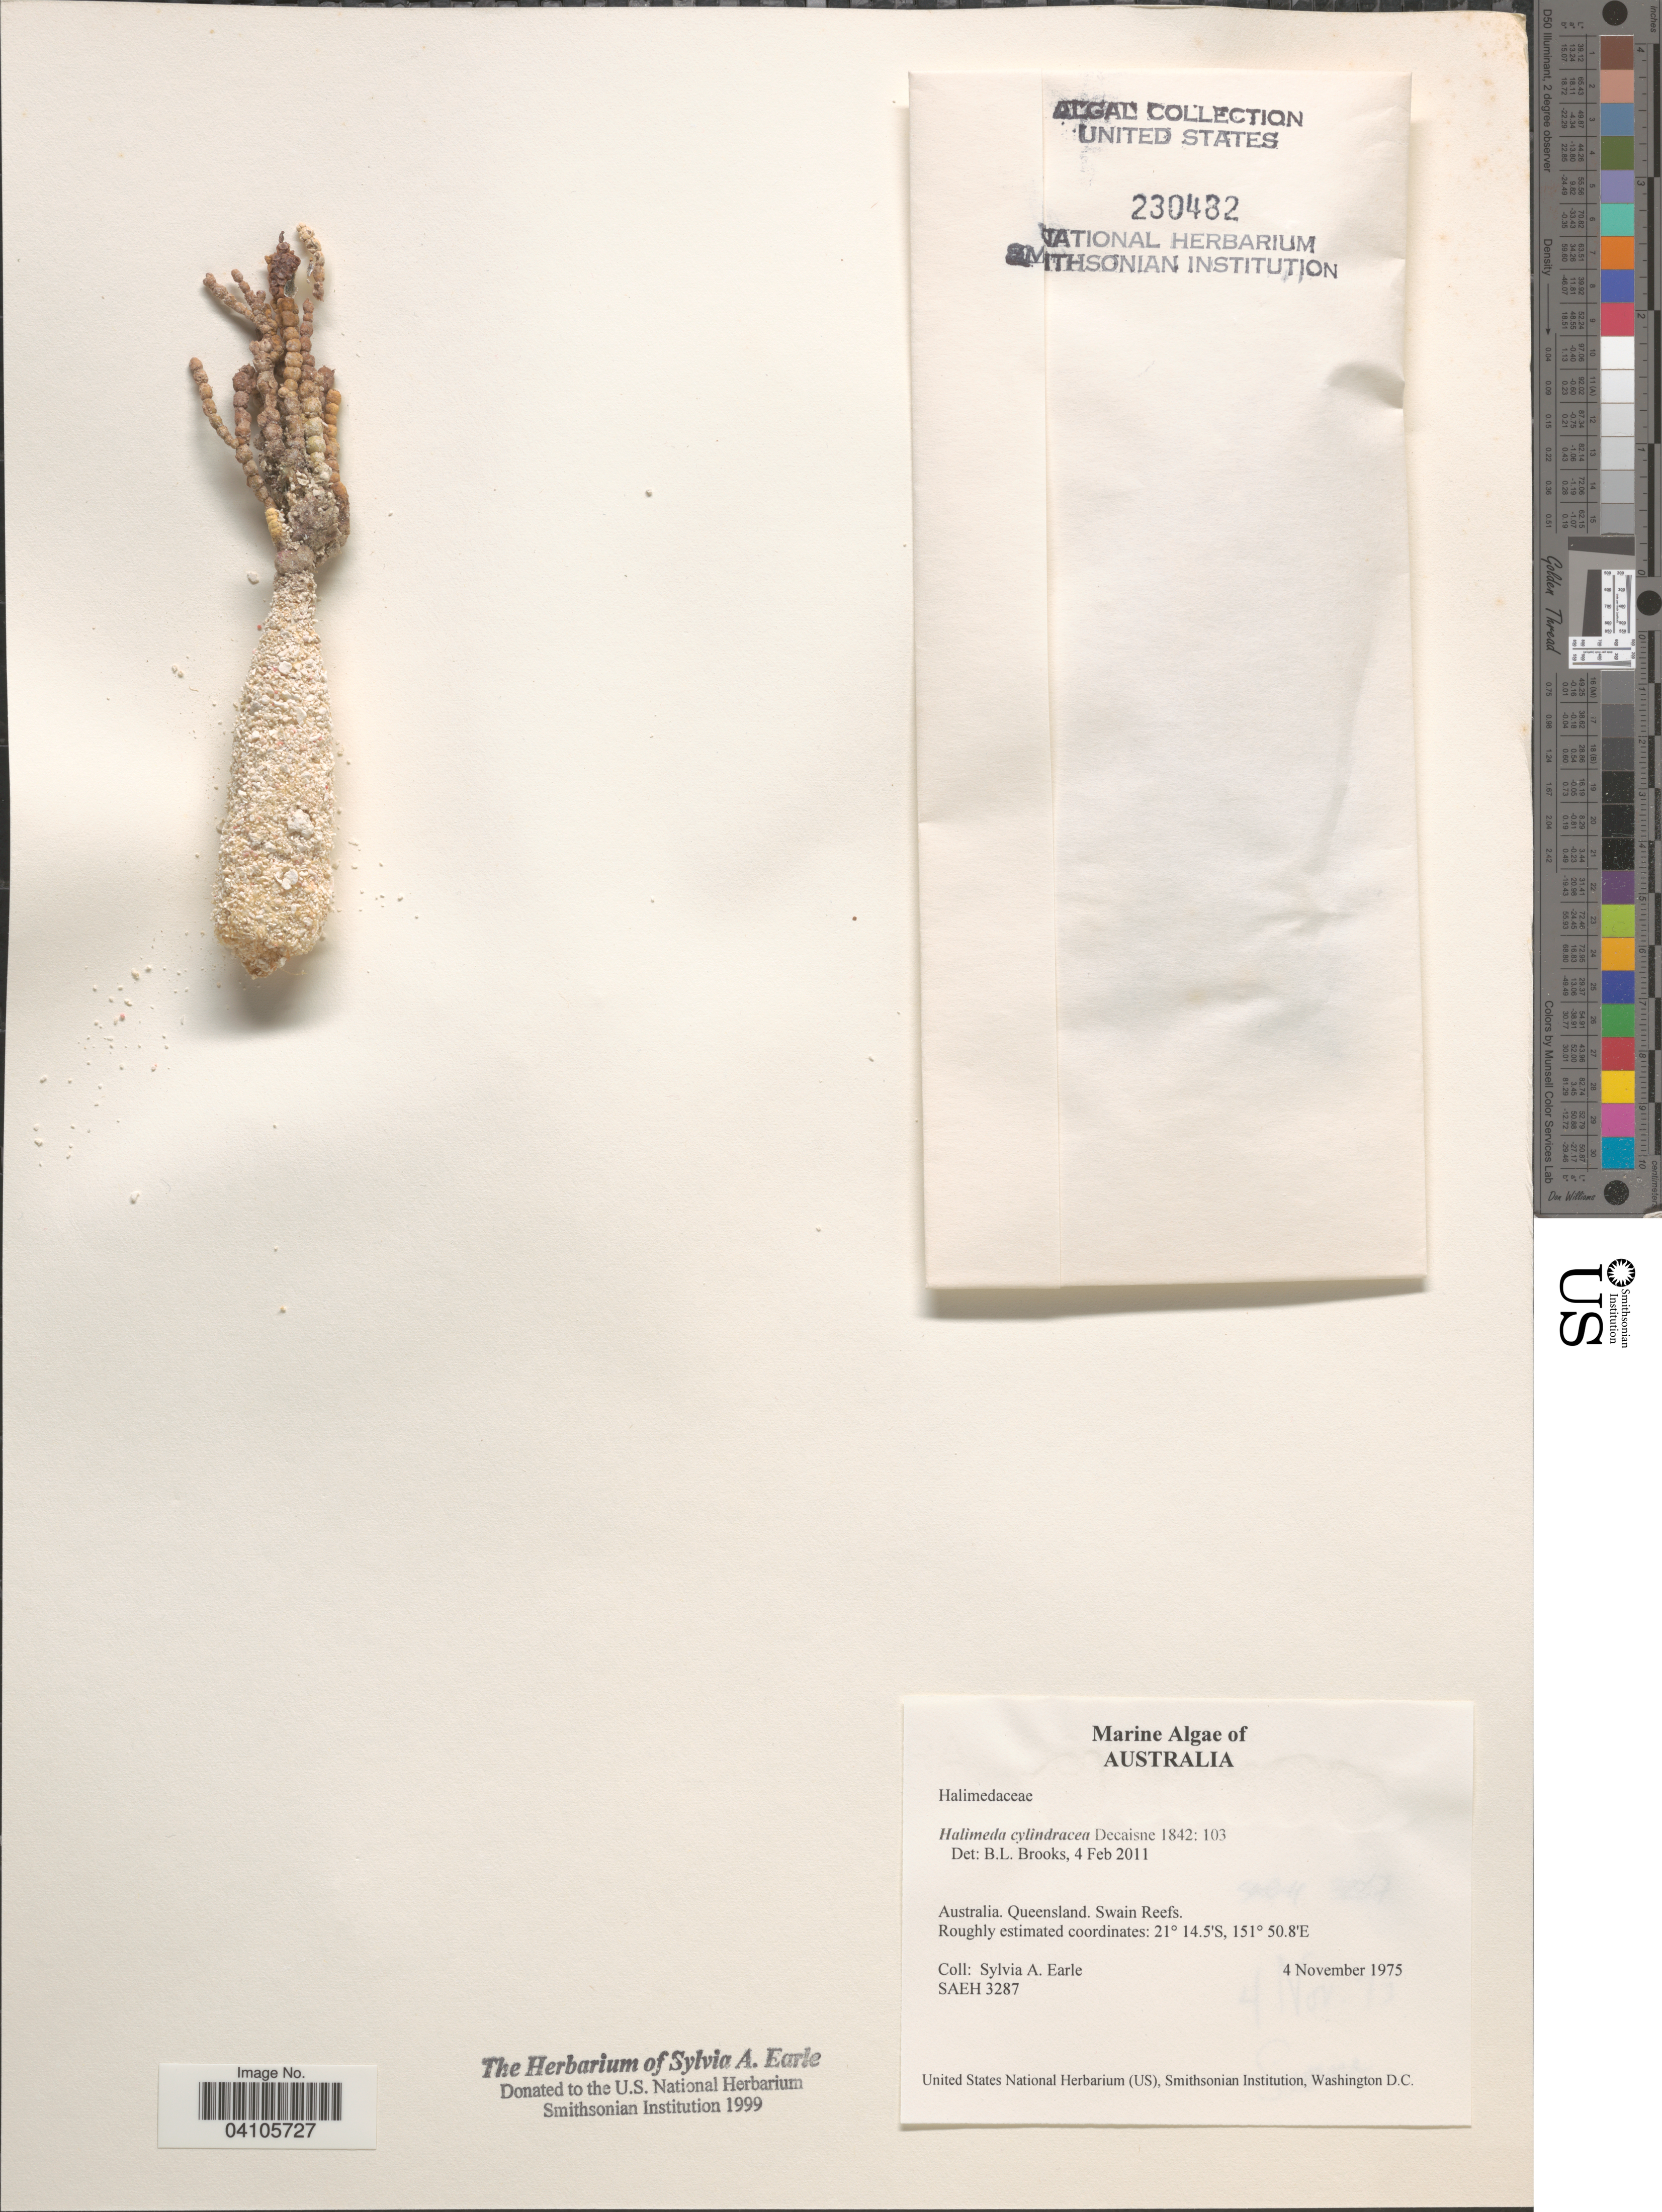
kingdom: Plantae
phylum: Chlorophyta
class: Ulvophyceae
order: Bryopsidales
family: Halimedaceae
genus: Halimeda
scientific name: Halimeda cylindracea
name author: Decne.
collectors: S. A. Earle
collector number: SAEH3287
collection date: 1975-11-04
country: Australia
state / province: Queensland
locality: Swain Reefs.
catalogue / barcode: US 230482